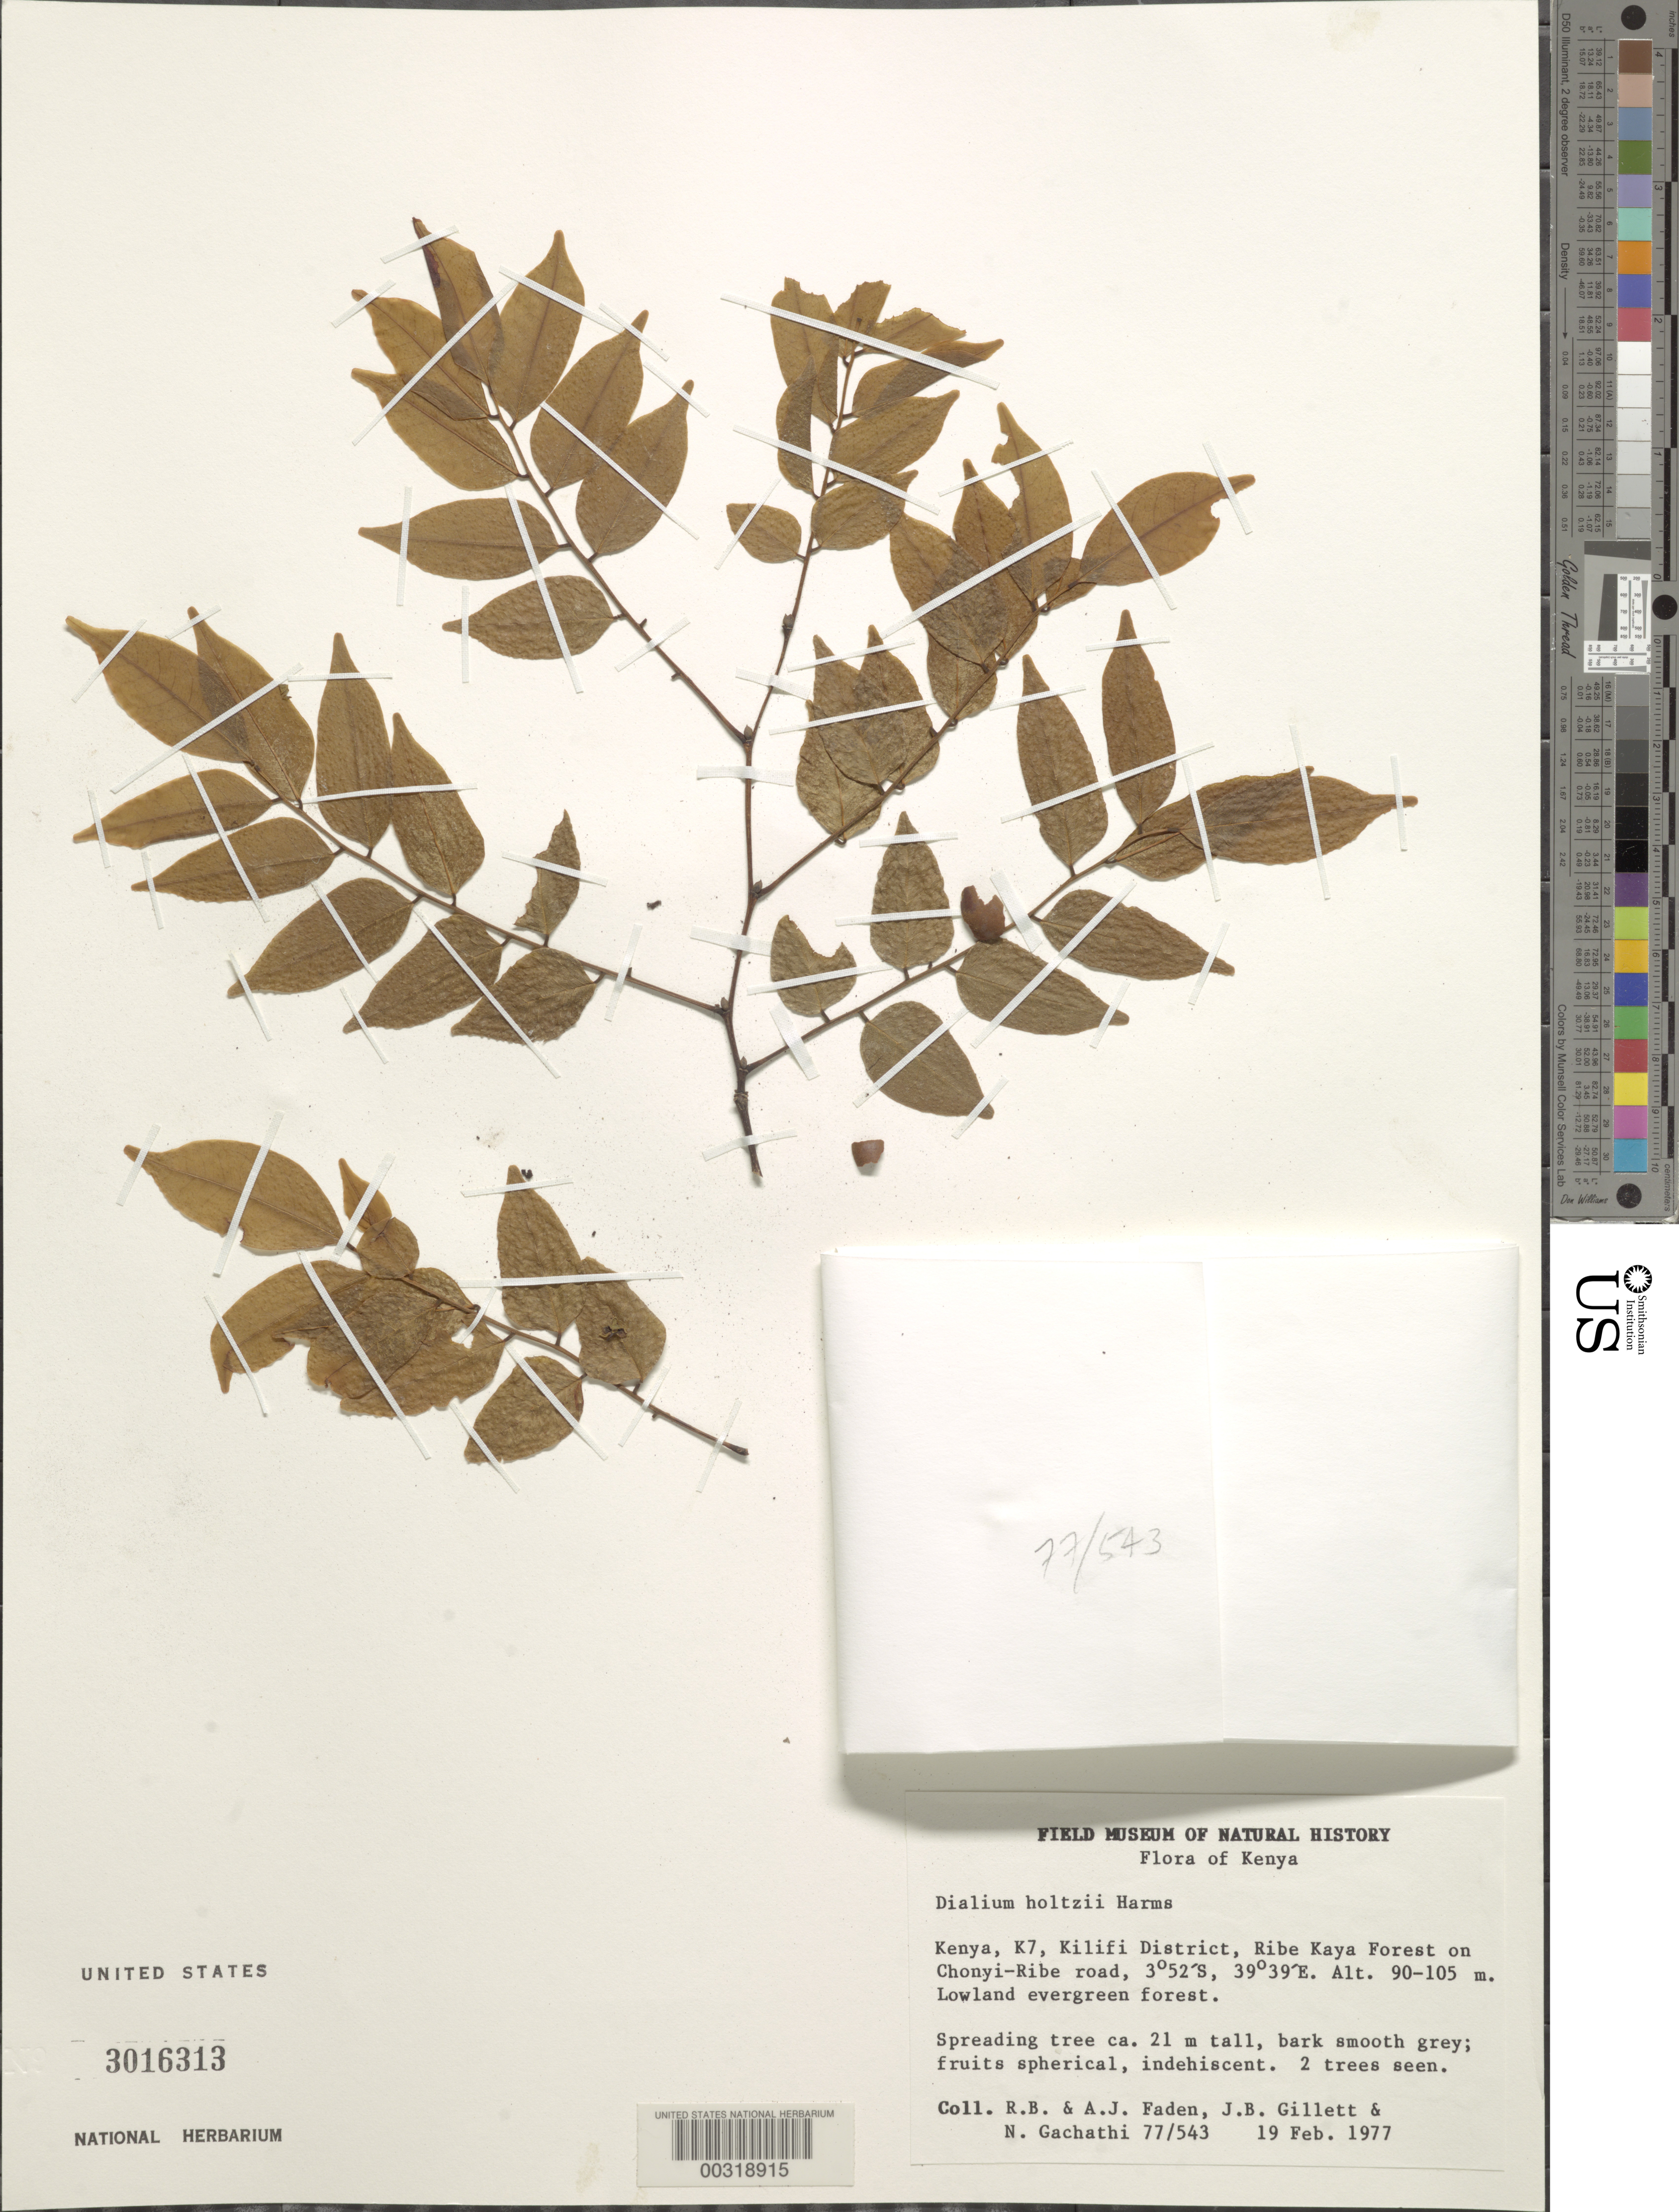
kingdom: Plantae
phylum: Tracheophyta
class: Magnoliopsida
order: Fabales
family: Fabaceae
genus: Dialium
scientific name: Dialium holtzii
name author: Harms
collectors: R. B. Faden, A. J. Faden, J. B. Gillett & N. Gachathi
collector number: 77/543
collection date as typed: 19 Feb 1977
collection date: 1977-02-19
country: Kenya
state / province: Kilifi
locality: Ribe kaya forest on chonyi-ribe road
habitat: Lowland evergreen forest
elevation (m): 90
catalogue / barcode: US 3016313